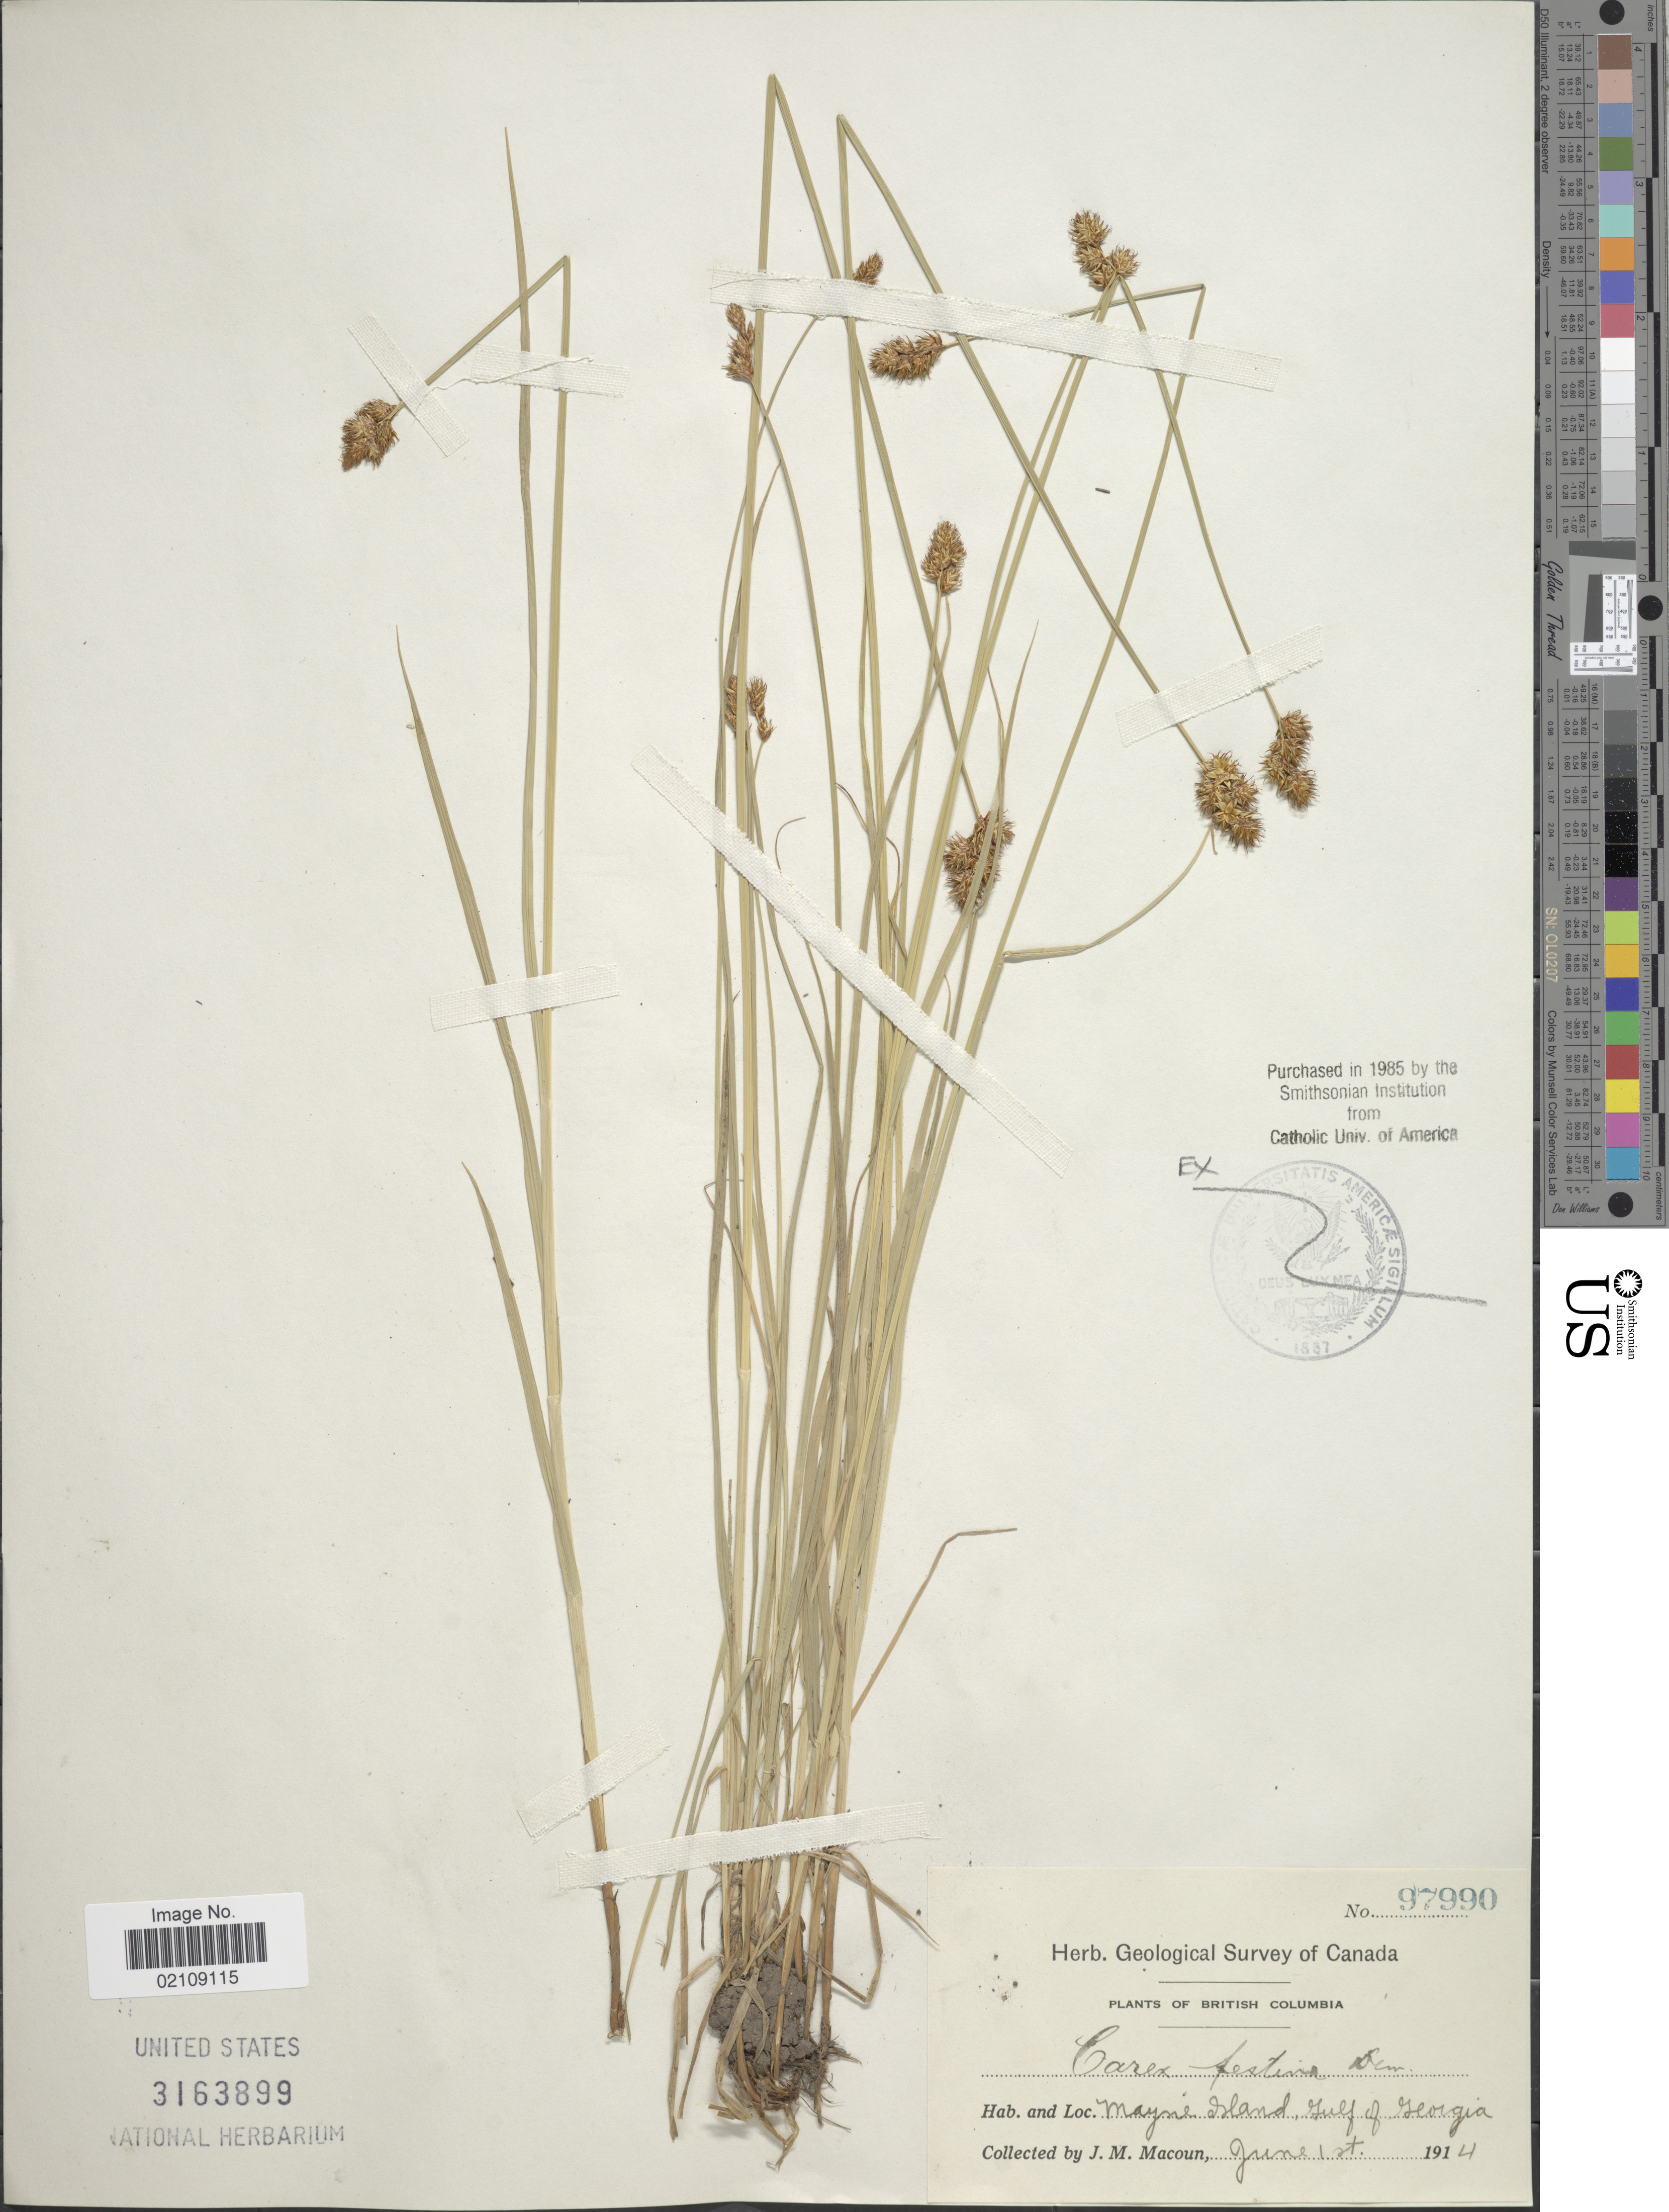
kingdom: Plantae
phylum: Tracheophyta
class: Liliopsida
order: Poales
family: Cyperaceae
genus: Carex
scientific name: Carex pachystachya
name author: Cham. ex Steud.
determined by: Strong, Mark T., (BOT), Smithsonian Institution - National Museum of Natural History (UNITED STATES)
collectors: J. M. Macoun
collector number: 97990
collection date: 1914-06-01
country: Canada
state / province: British Columbia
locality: Mayne Island, Gulf of Georgia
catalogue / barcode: US 3163899